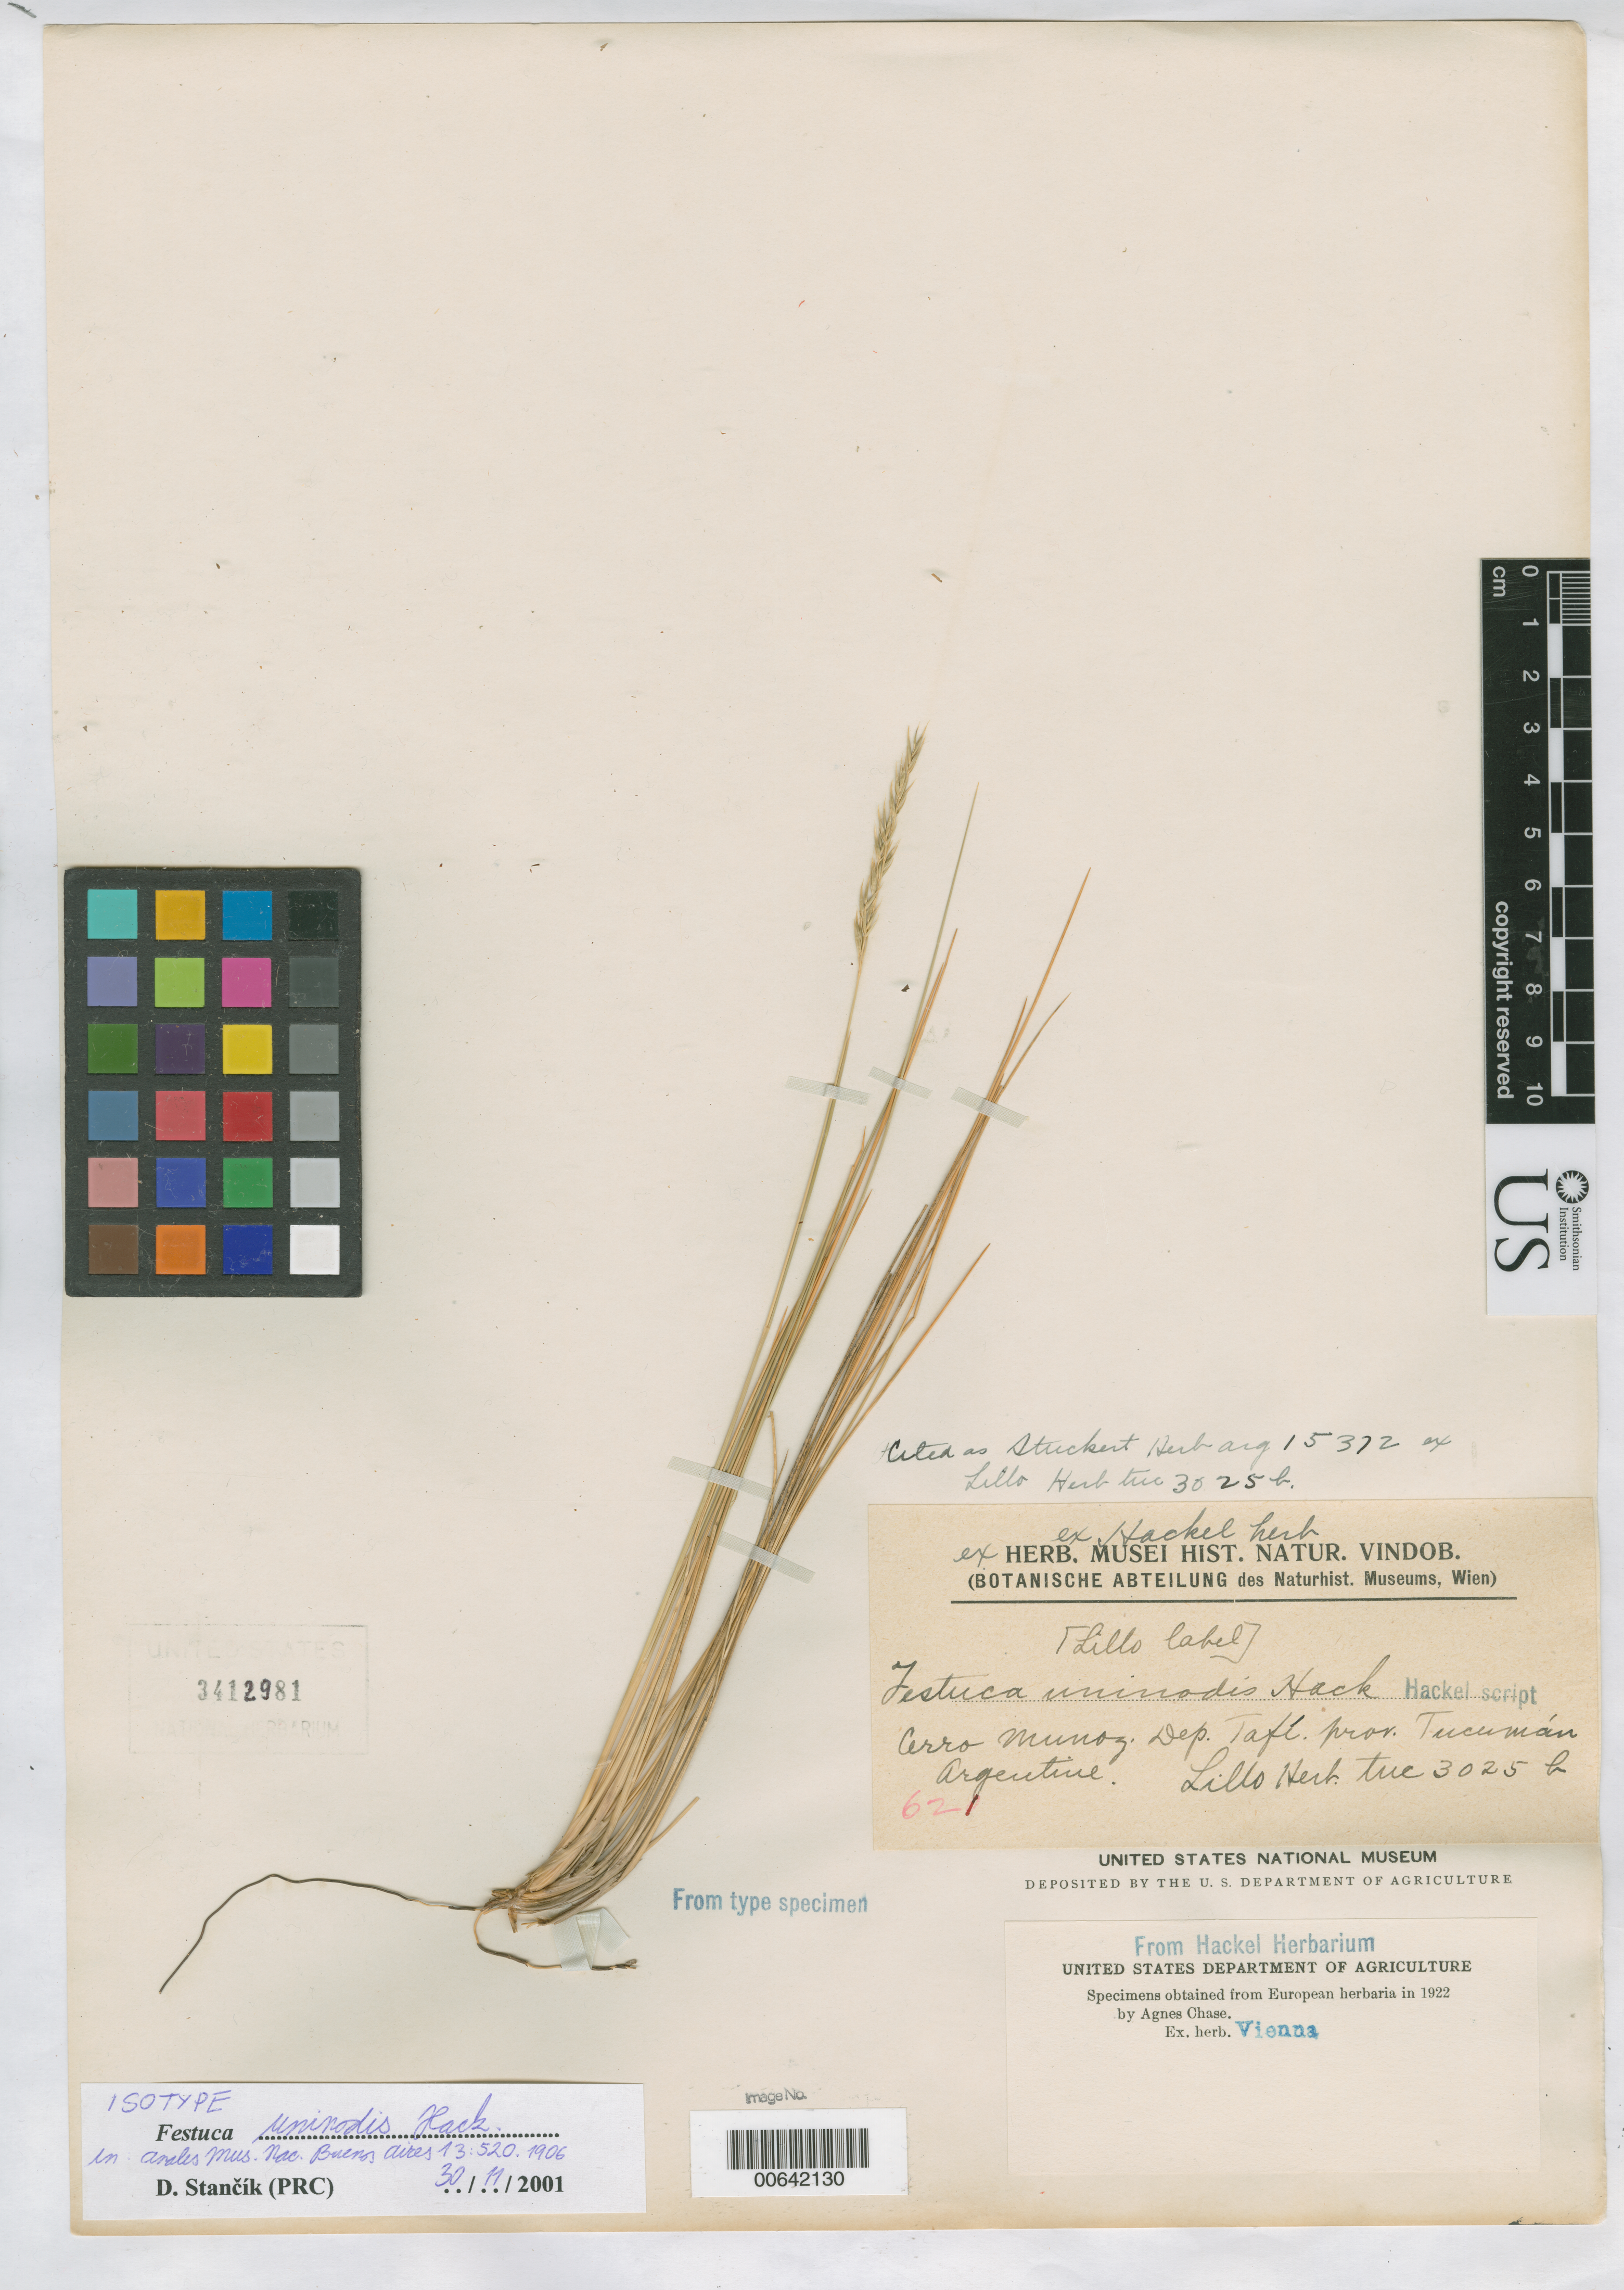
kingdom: Plantae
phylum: Tracheophyta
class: Liliopsida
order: Poales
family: Poaceae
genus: Festuca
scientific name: Festuca uninodis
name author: Hack.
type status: Isotype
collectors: M. Lillo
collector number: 3025 b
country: Argentina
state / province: Tucumán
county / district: Tafí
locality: Cerro Munoz.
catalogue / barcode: US 3412981